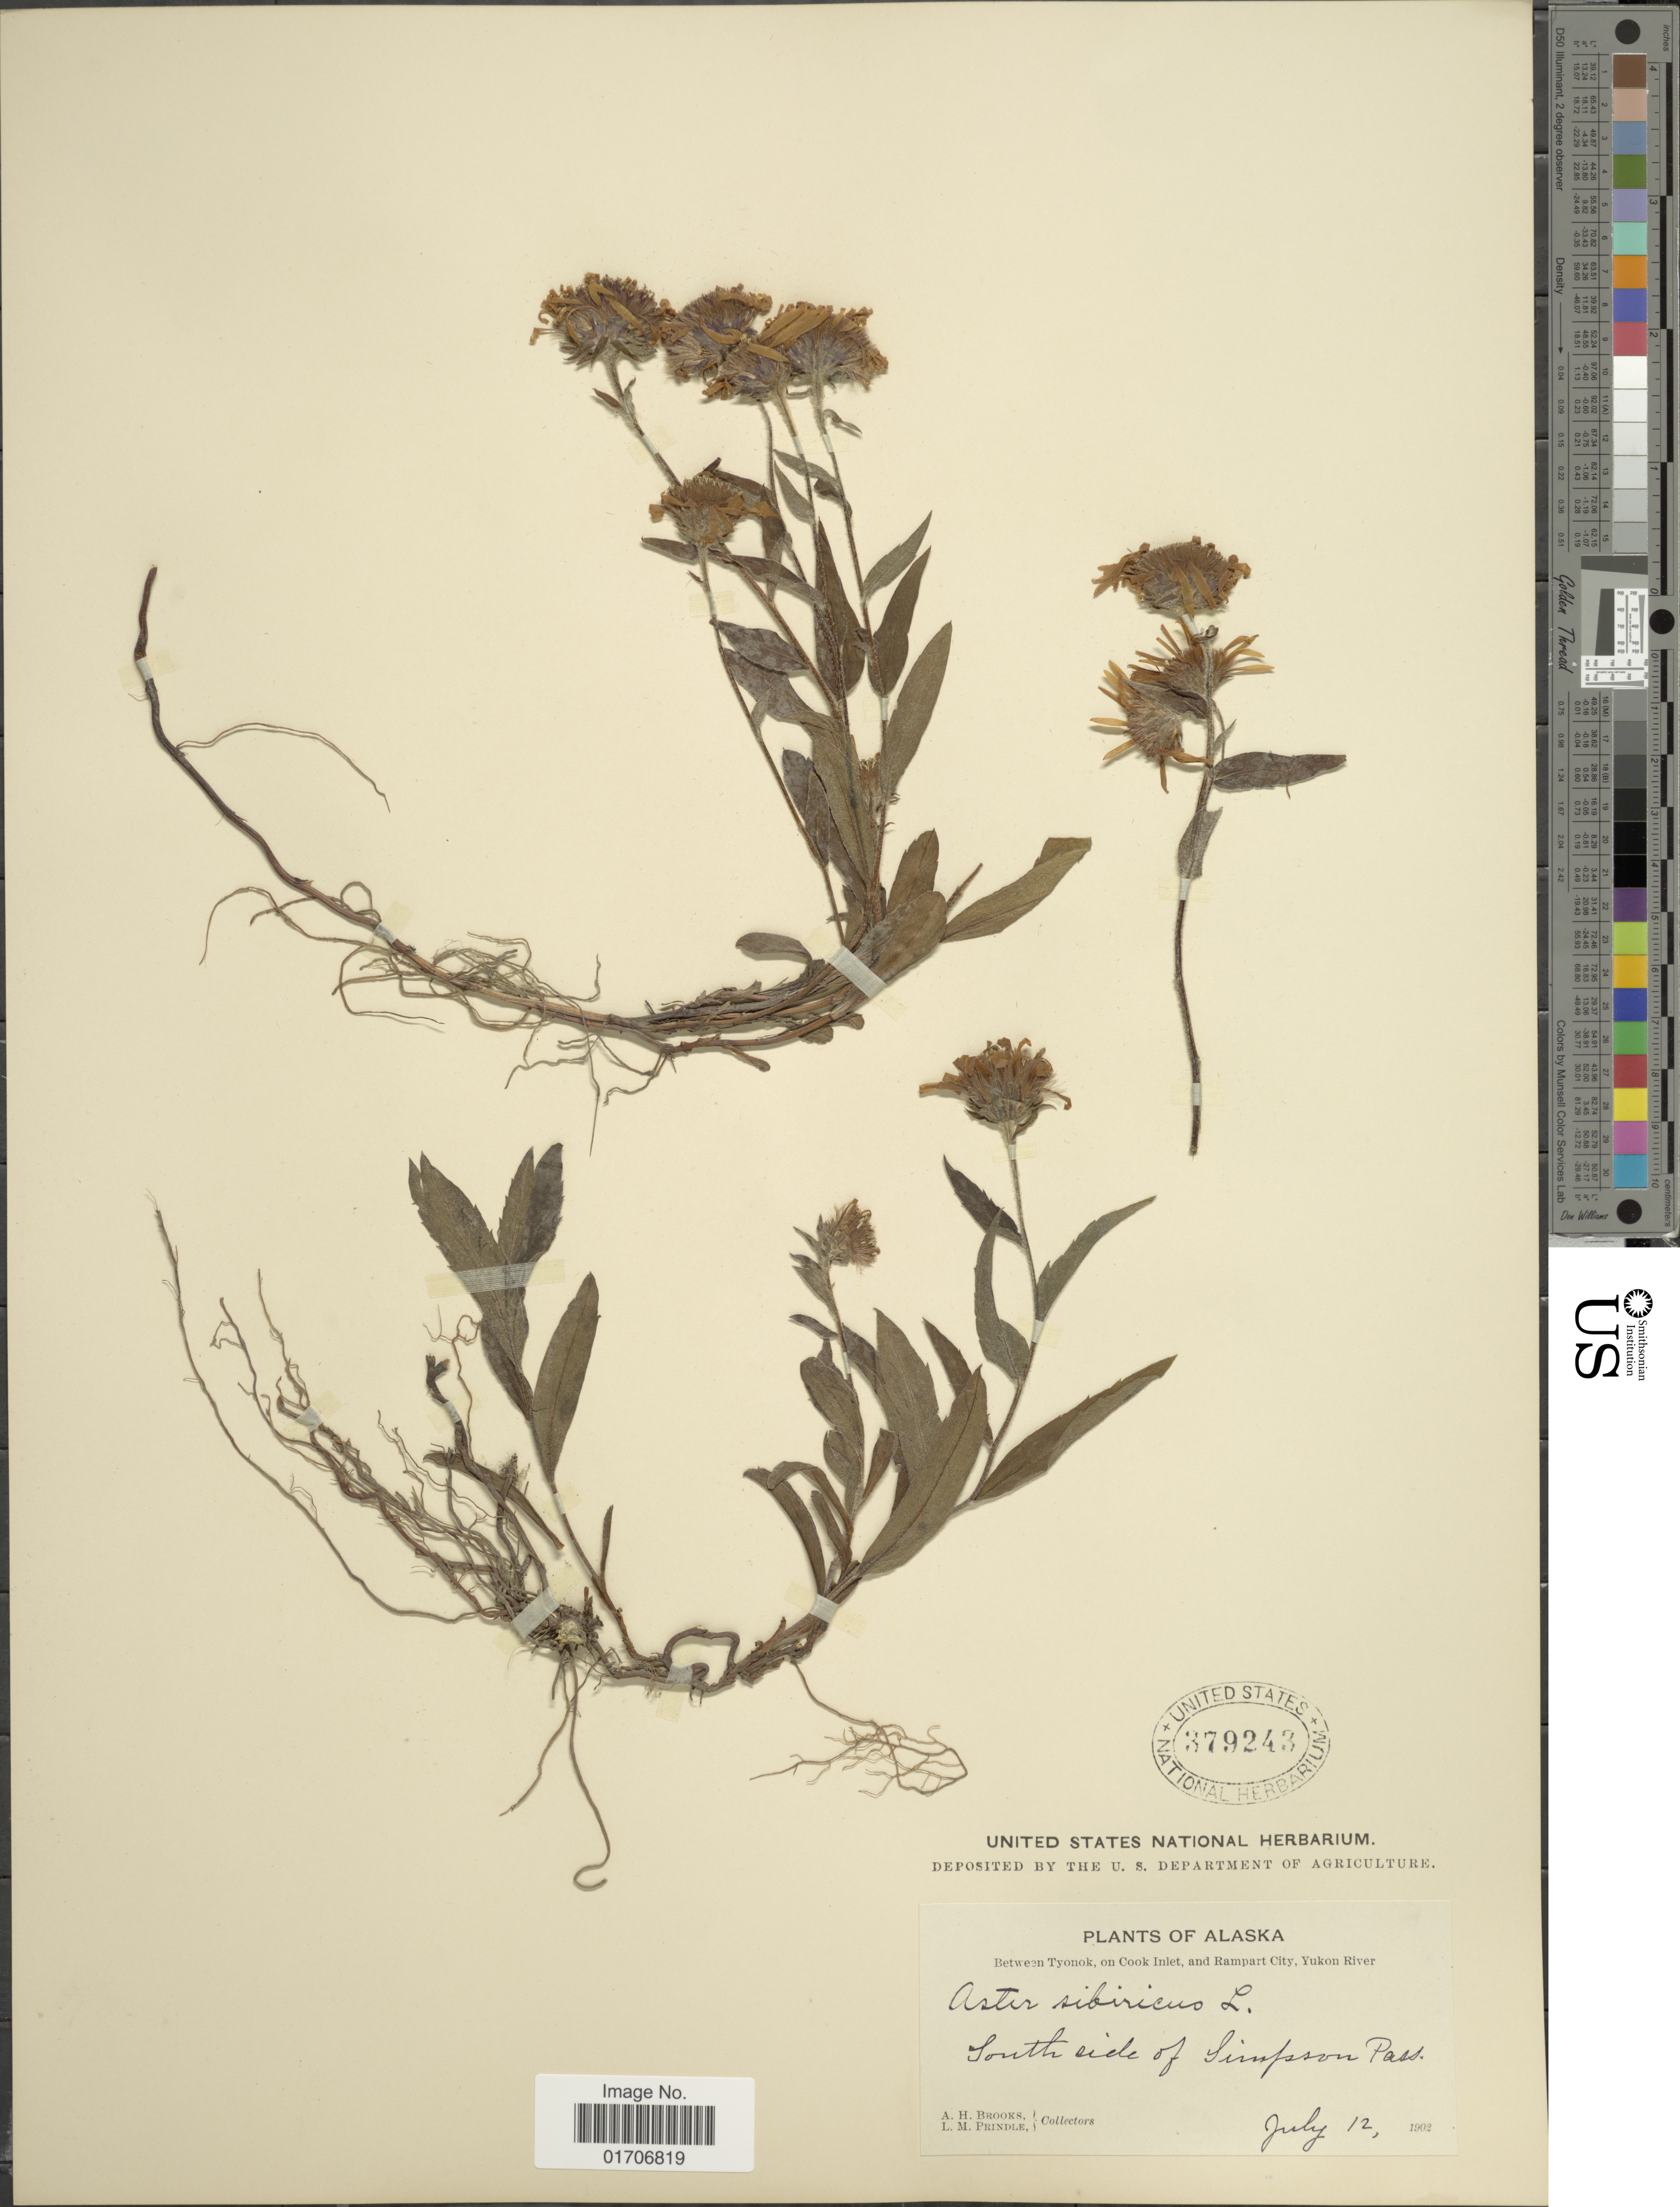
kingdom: Plantae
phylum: Tracheophyta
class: Magnoliopsida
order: Asterales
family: Asteraceae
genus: Eurybia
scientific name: Eurybia sibirica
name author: (L.) G.L. Nesom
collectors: A. Brooks & L. Prindle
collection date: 1902-07-12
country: United States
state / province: Alaska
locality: Between Tyonok, on Cook Inlet, and Rampart City, Yukon River. South side of Simpson Pass.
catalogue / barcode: US 379243